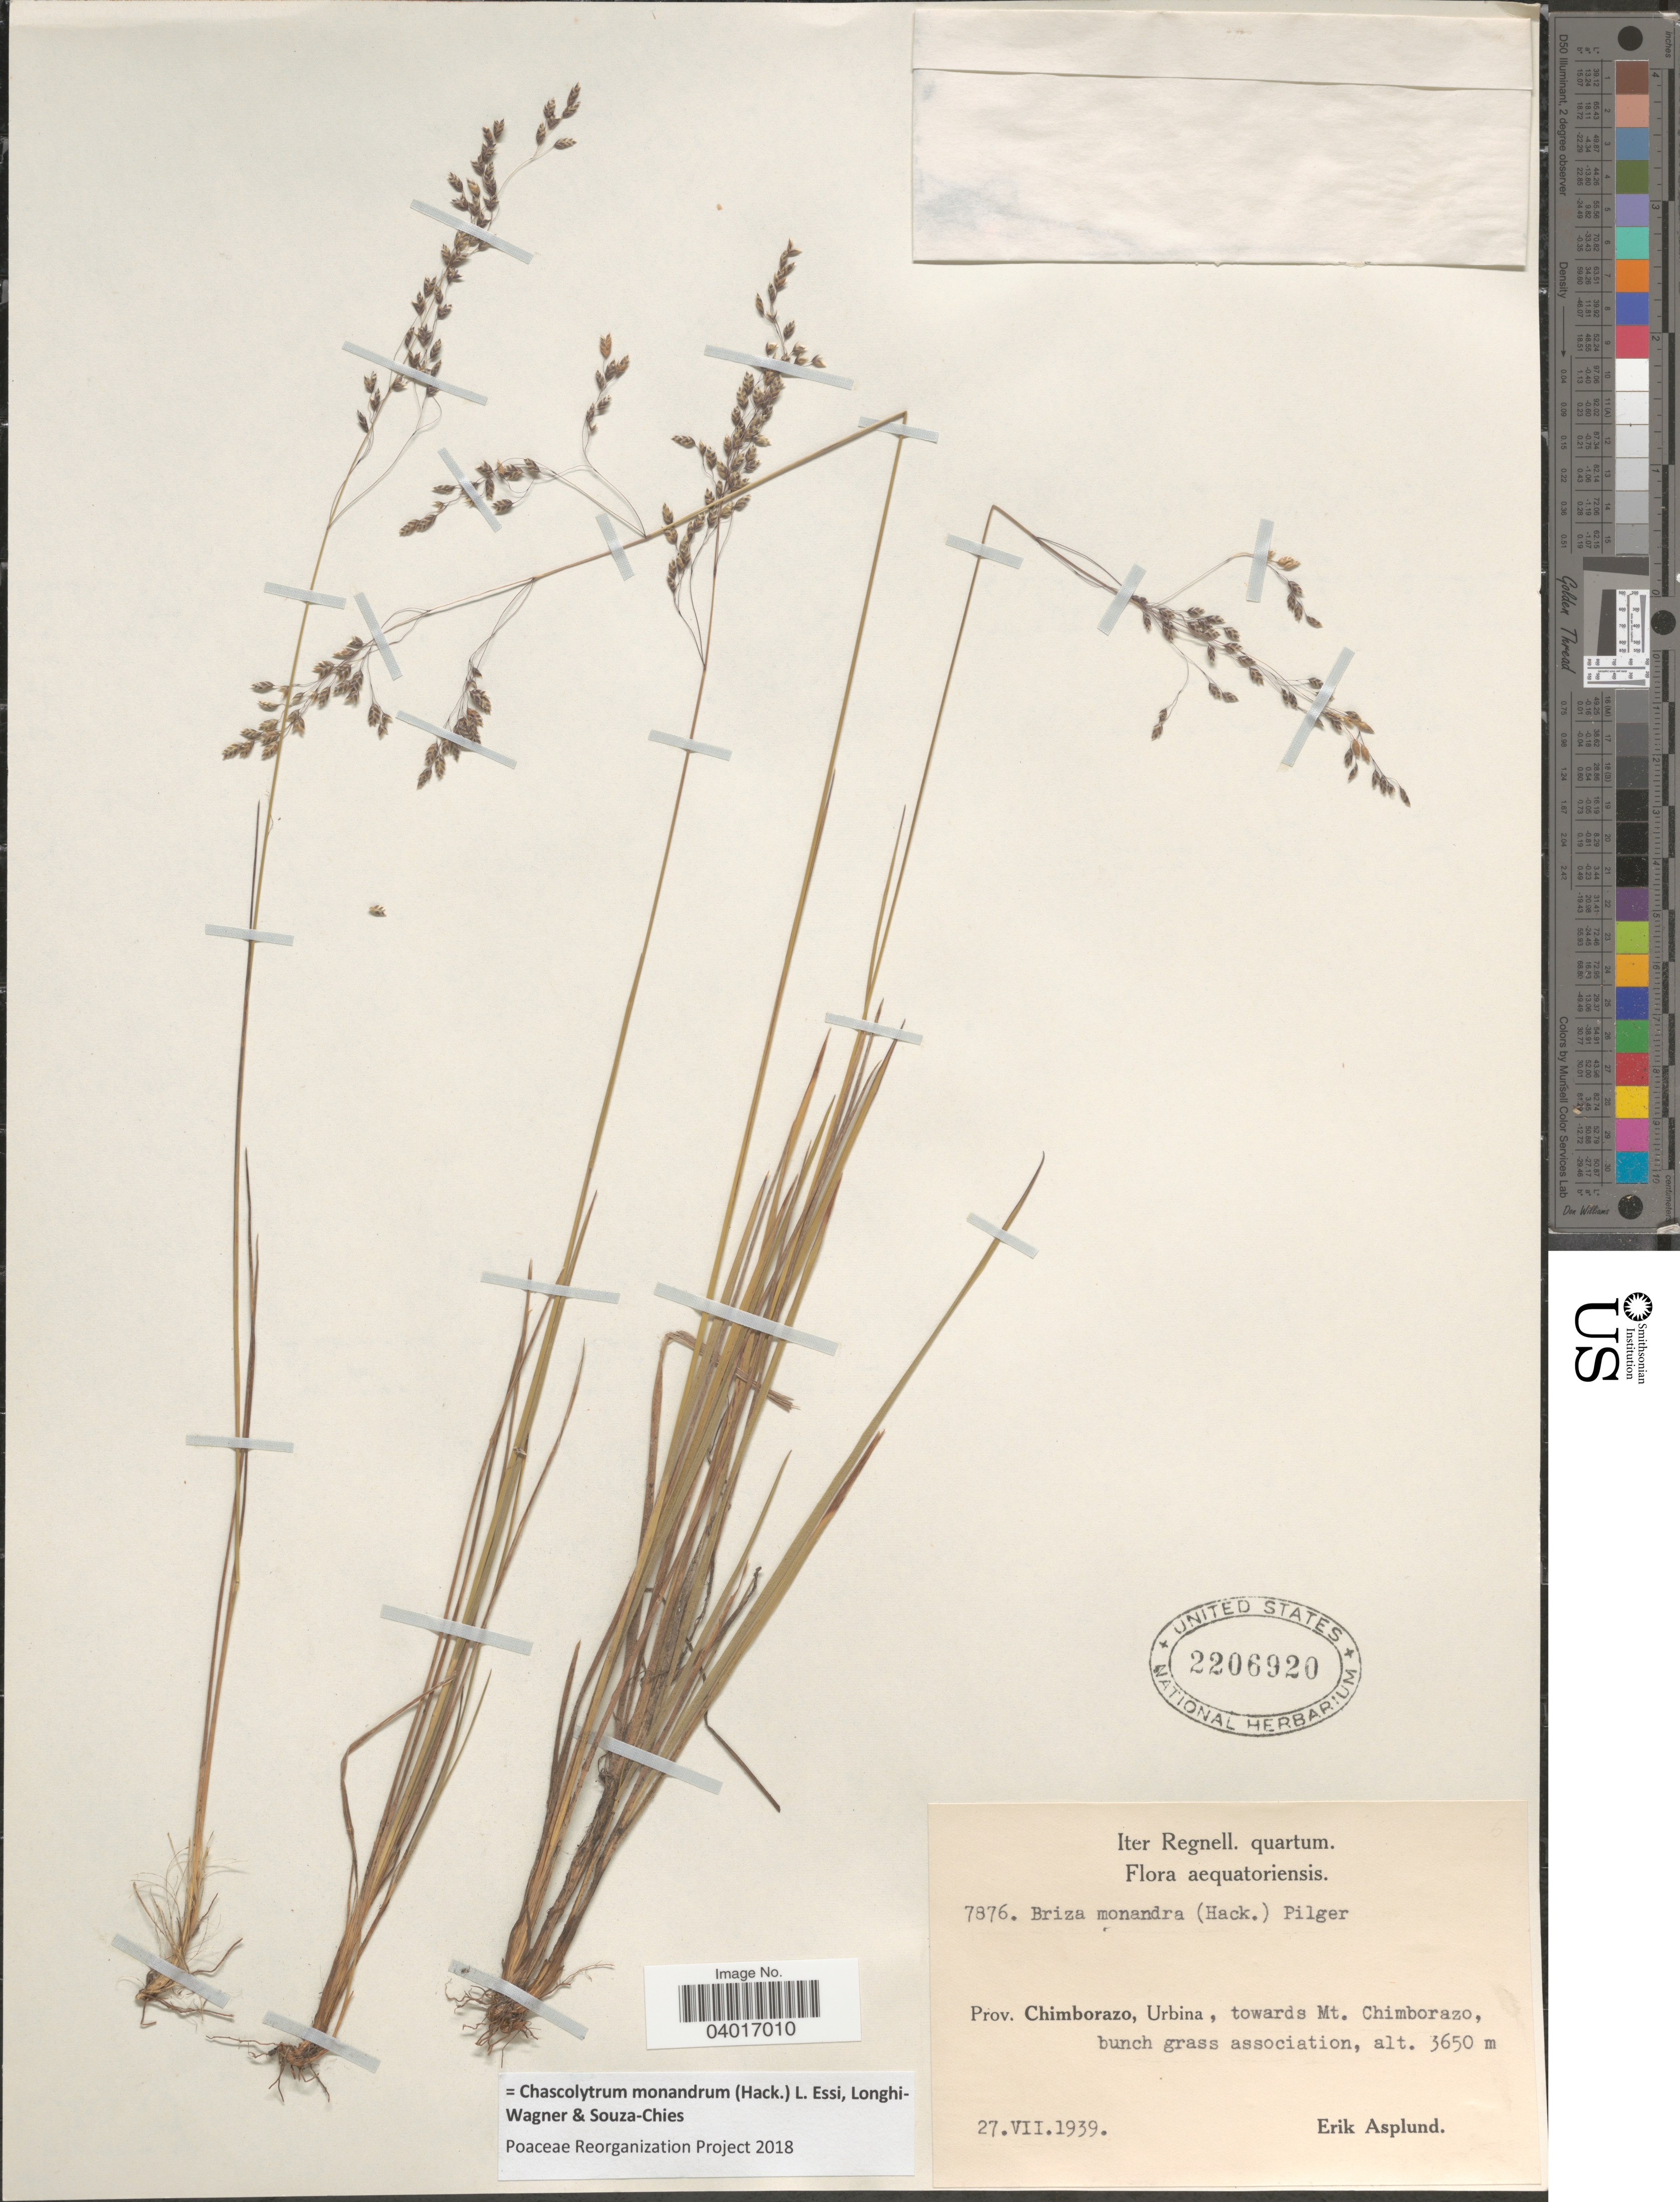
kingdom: Plantae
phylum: Tracheophyta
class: Liliopsida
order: Poales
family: Poaceae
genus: Chascolytrum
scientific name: Chascolytrum monandrum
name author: (Hack.) L. Essi et al.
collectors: E. Asplund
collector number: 7876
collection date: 1939-07-27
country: Ecuador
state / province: Chimborazo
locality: Urbina, towards Mt. Chimborazo.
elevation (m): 3650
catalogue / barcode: US 2206920